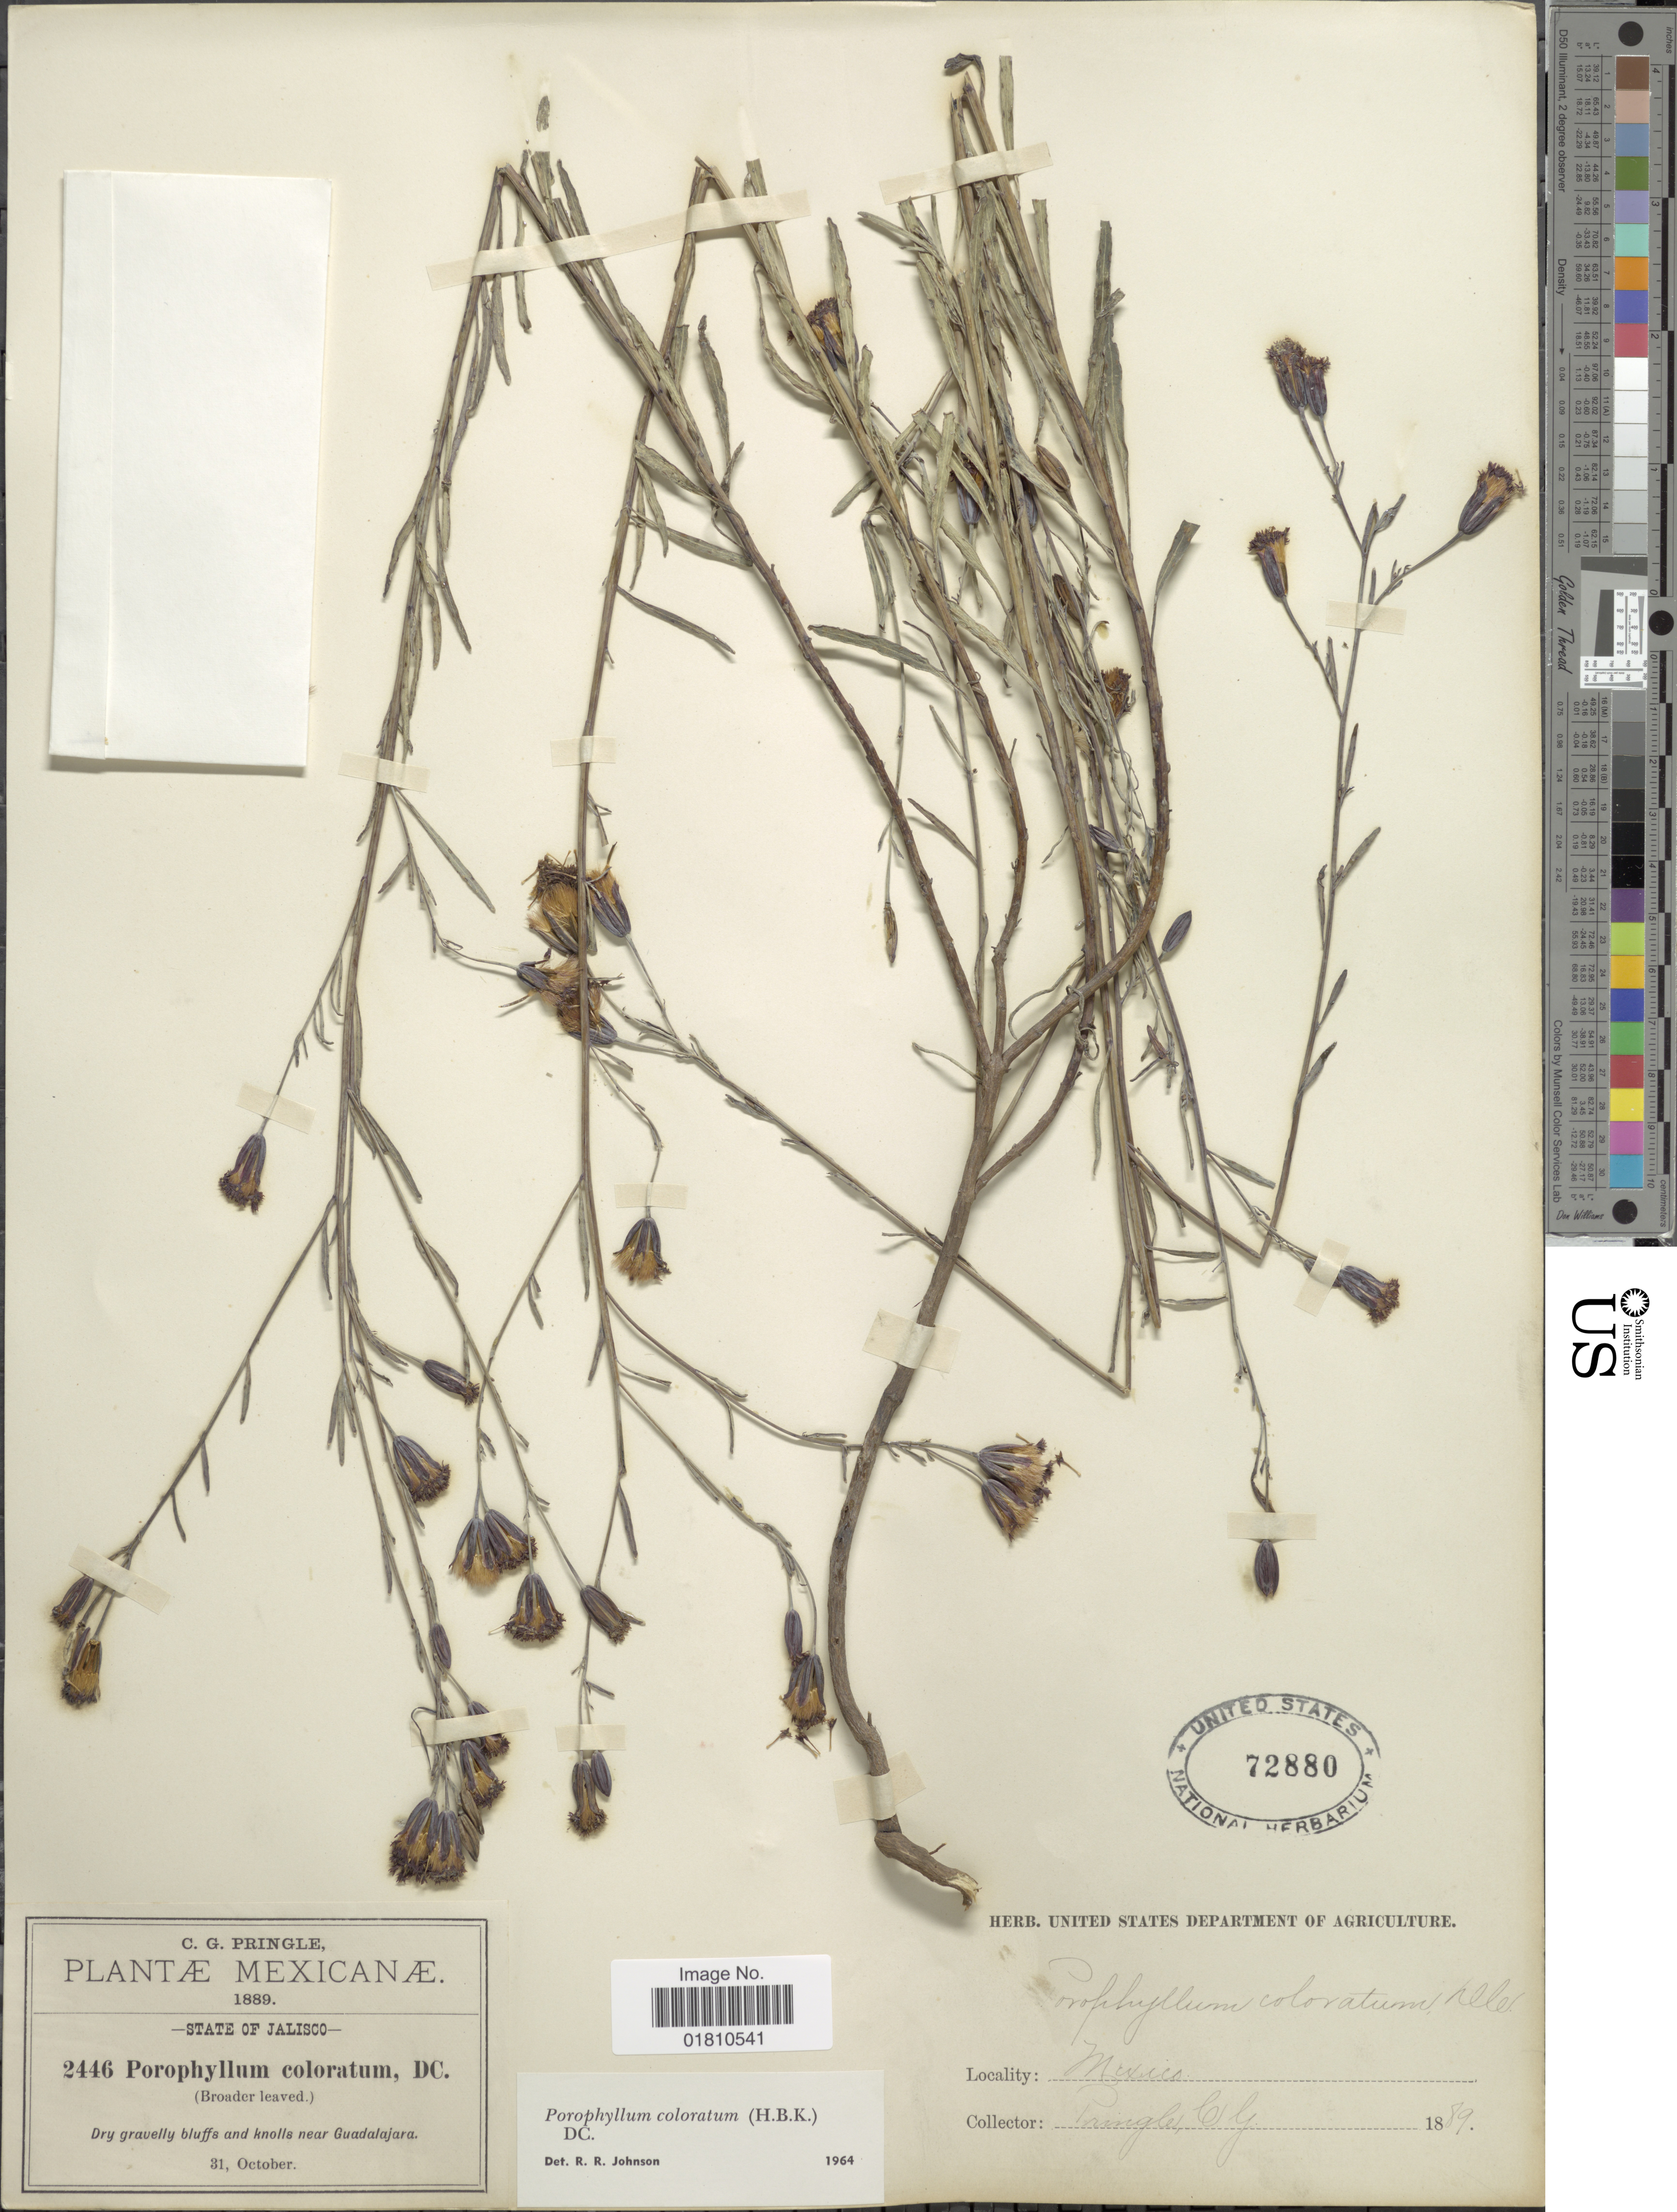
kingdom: Plantae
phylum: Tracheophyta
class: Magnoliopsida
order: Asterales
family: Asteraceae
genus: Porophyllum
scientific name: Porophyllum coloratum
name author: (Kunth) DC.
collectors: C. G. Pringle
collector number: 2446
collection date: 1889-10-31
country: Mexico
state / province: Jalisco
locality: Dry gravelly bluffs and knolls near Guadalajara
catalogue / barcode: US 72880